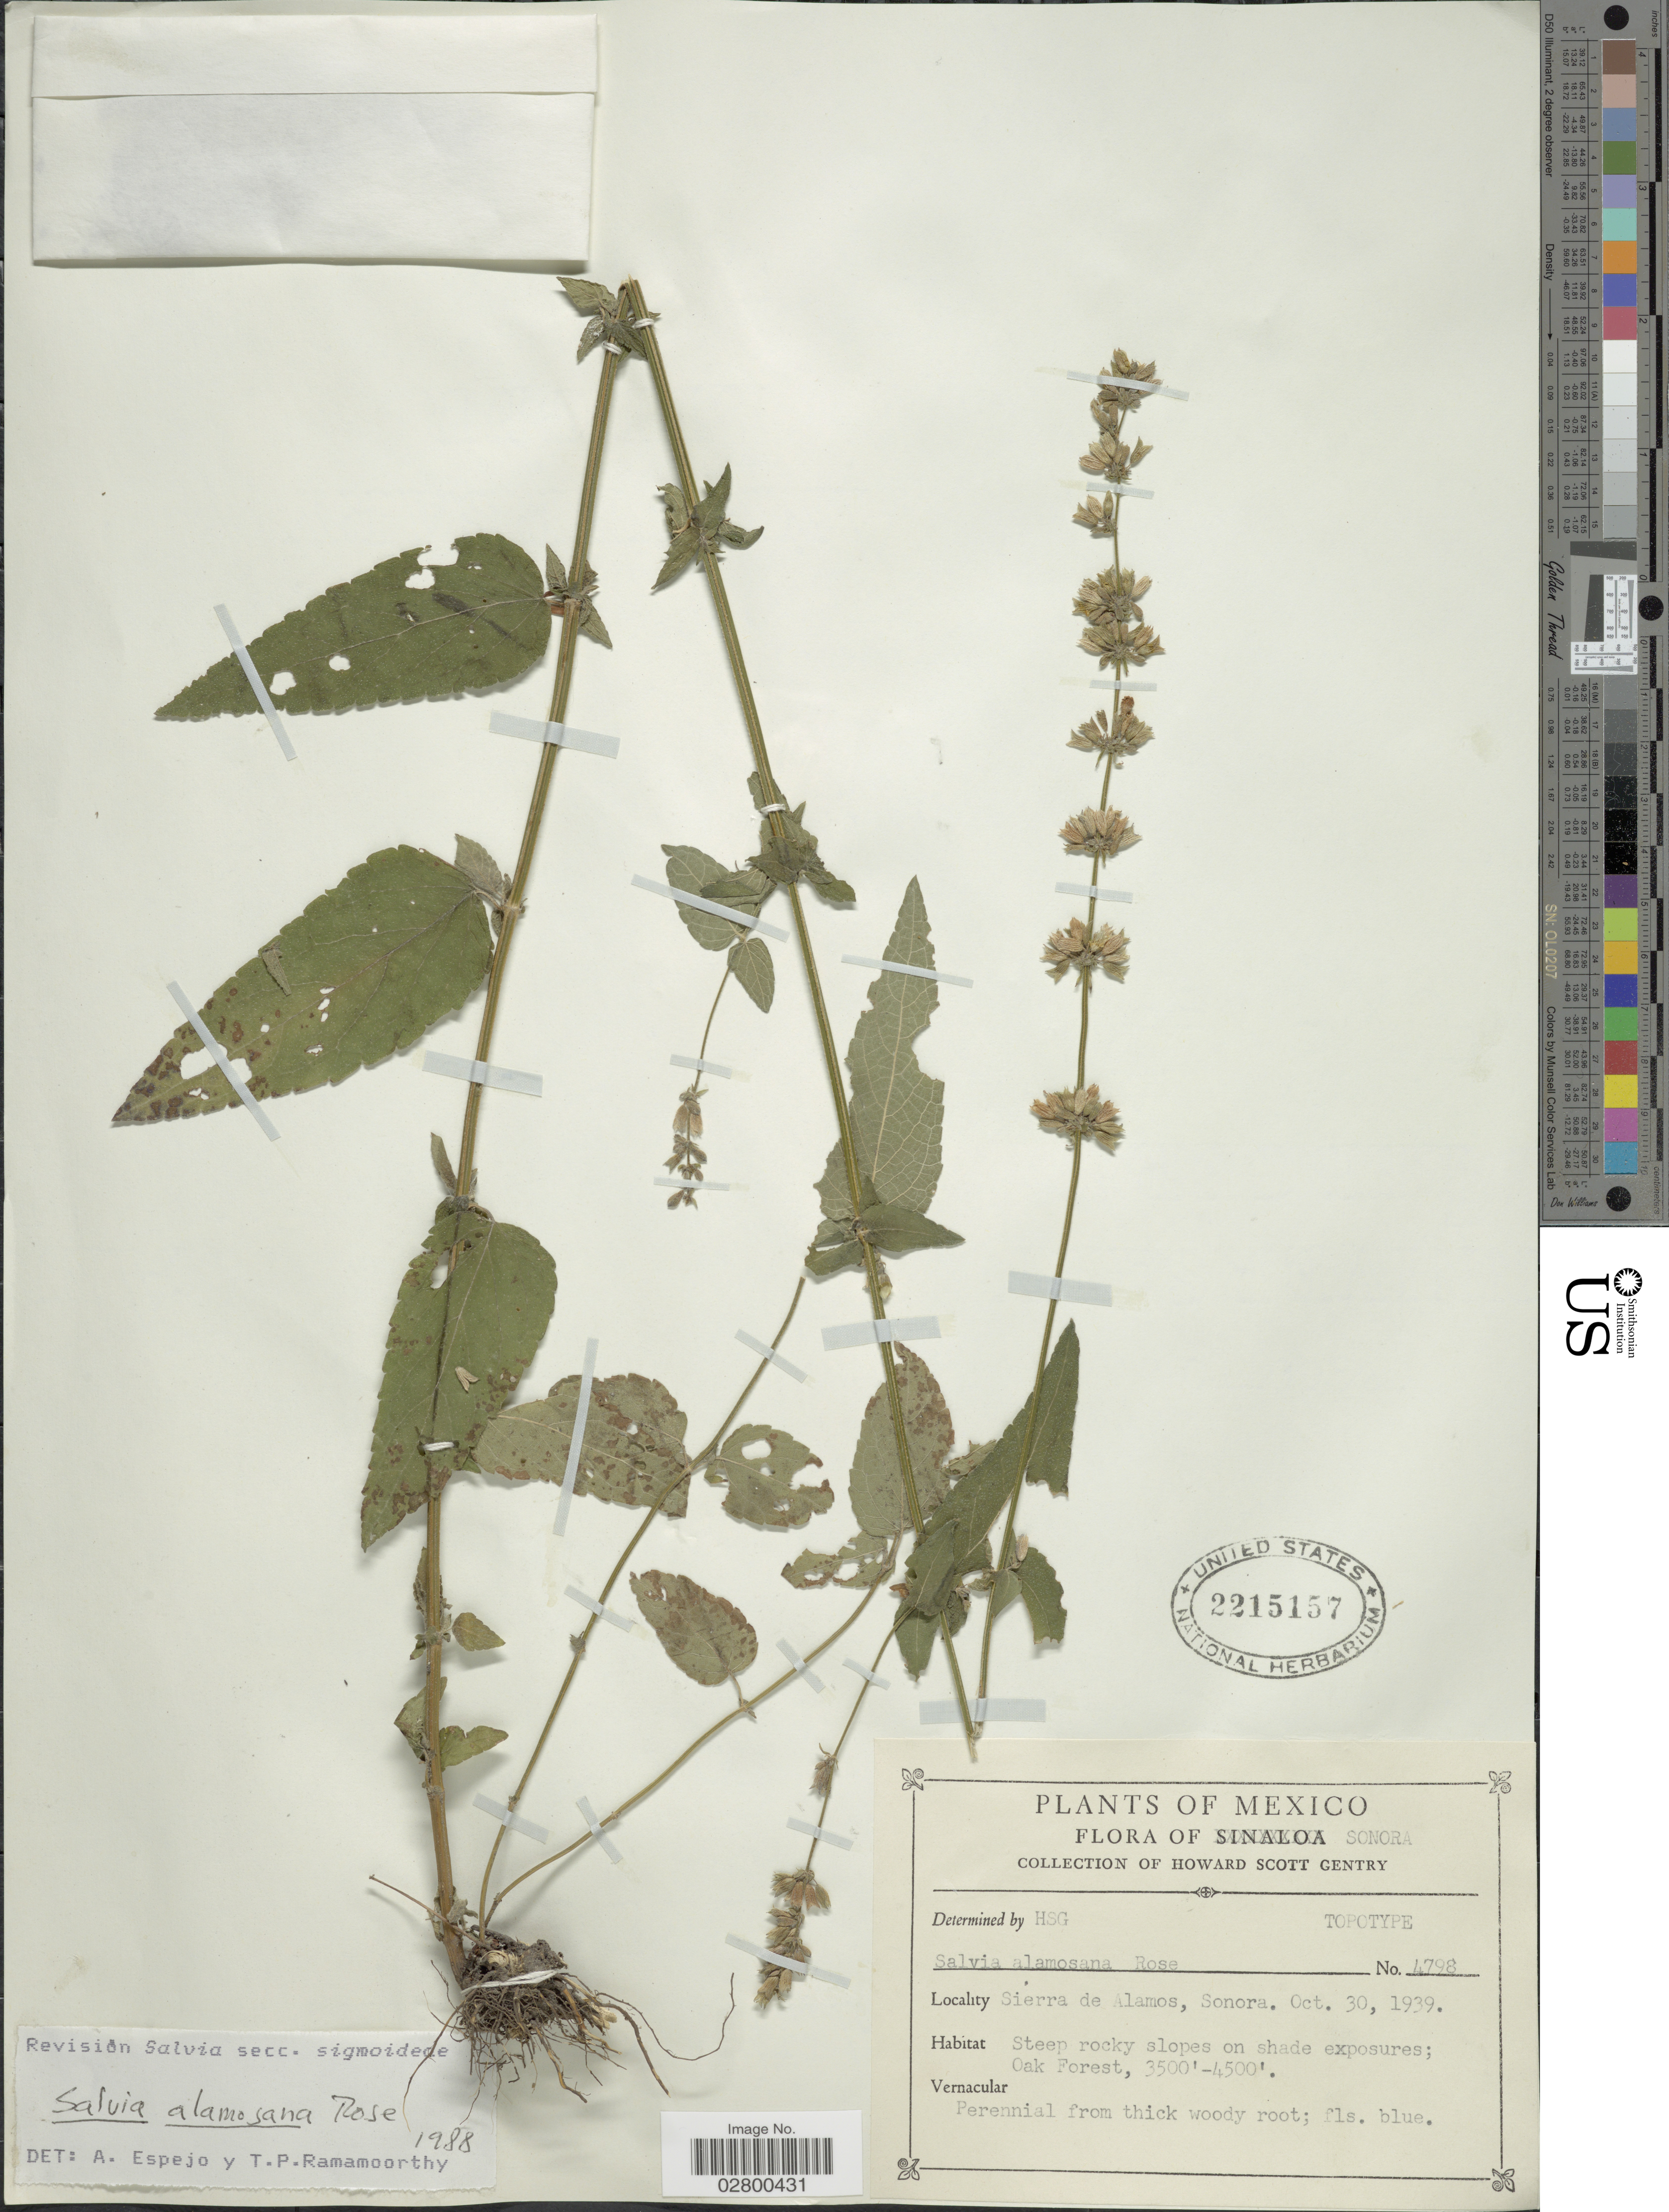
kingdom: Plantae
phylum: Tracheophyta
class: Magnoliopsida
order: Lamiales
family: Lamiaceae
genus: Salvia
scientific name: Salvia alamosana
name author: Rose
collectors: H. S. Gentry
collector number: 4798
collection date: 1939-10-30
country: Mexico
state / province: Sonora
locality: Sierra de Alamos, Sonora.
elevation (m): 1067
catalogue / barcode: US 2215157